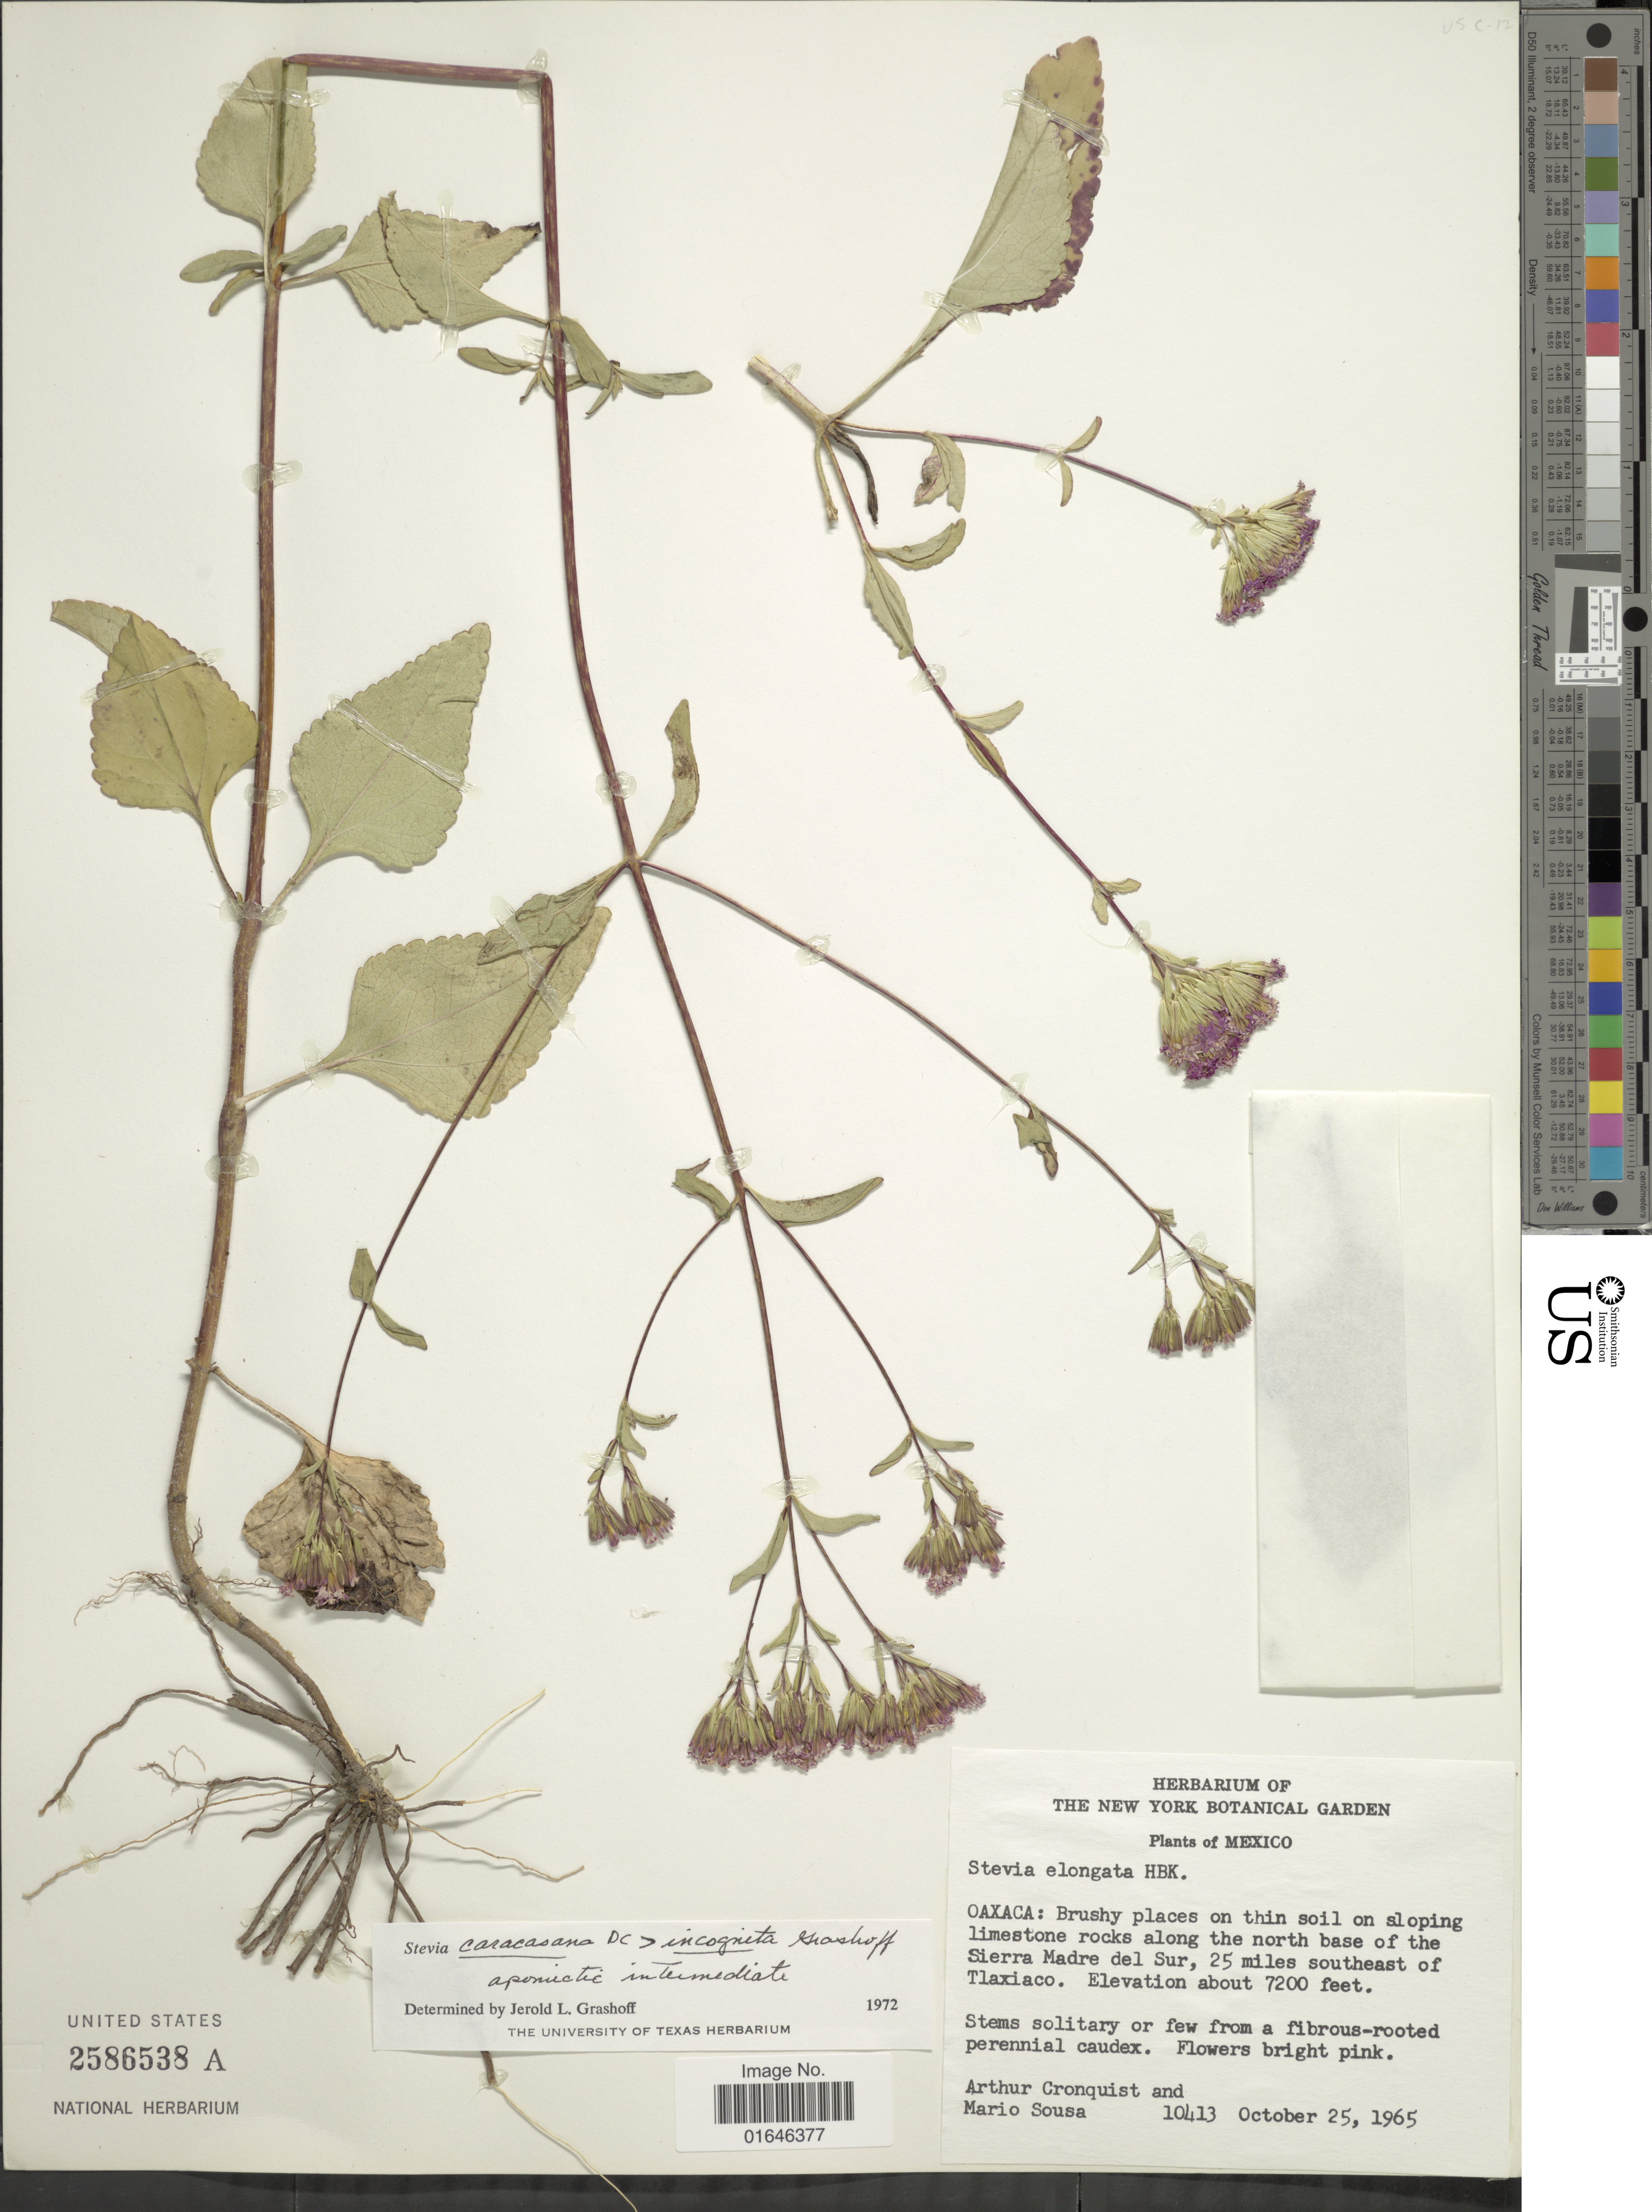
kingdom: Plantae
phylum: Tracheophyta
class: Magnoliopsida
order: Asterales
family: Asteraceae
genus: Stevia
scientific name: Stevia caracasana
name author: DC.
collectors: A. J. Cronquist & M. Sousa S.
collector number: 10413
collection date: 1965-10-25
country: Mexico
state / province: Oaxaca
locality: Brushy places on thin soil on sloping limestone rocks along the north base of the Sierra Madre del Sur, 25 miles southeast of Tlaxiaco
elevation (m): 2195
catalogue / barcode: US 2586538A